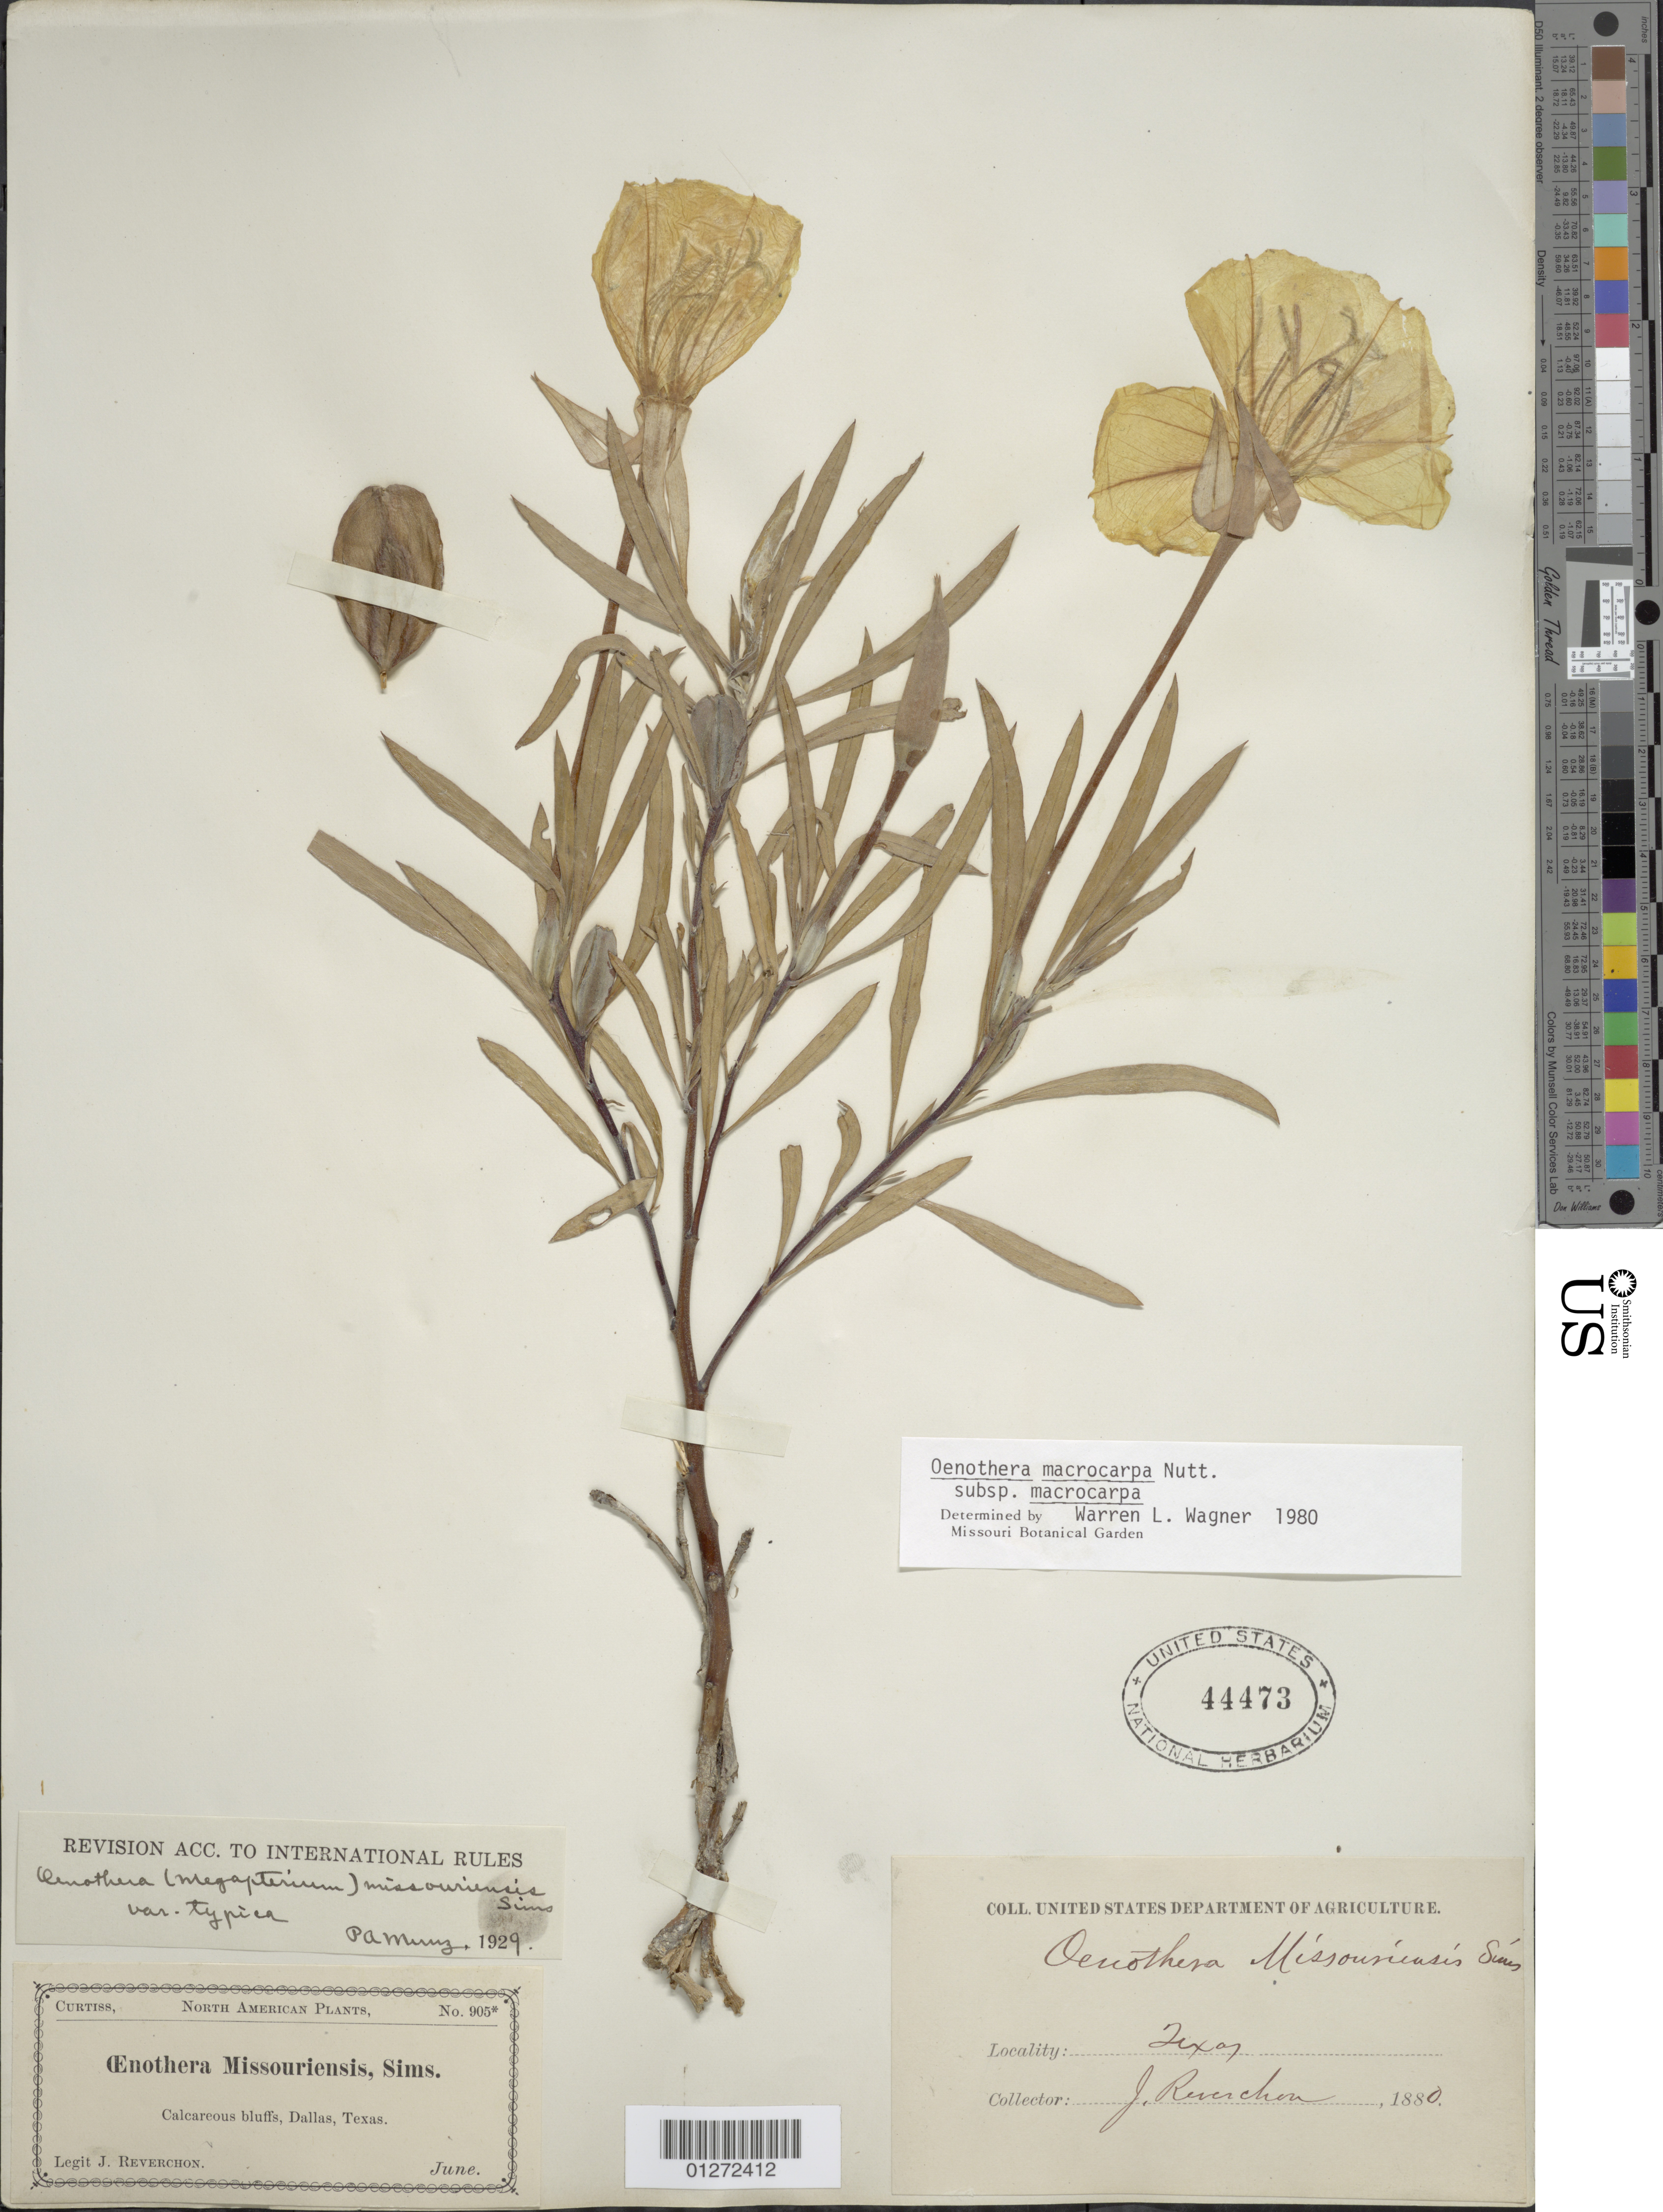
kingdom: Plantae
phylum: Tracheophyta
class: Magnoliopsida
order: Myrtales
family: Onagraceae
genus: Oenothera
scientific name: Oenothera macrocarpa subsp. macrocarpa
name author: Nutt.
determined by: Wagner, W. L., (BOT), Smithsonian Institution - National Museum of Natural History (UNITED STATES)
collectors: J. Reverchon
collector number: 905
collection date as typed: Jun 1880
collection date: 1880-06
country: United States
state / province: Texas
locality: Dallas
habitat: Calcareous bluffs.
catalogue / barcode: US 44473